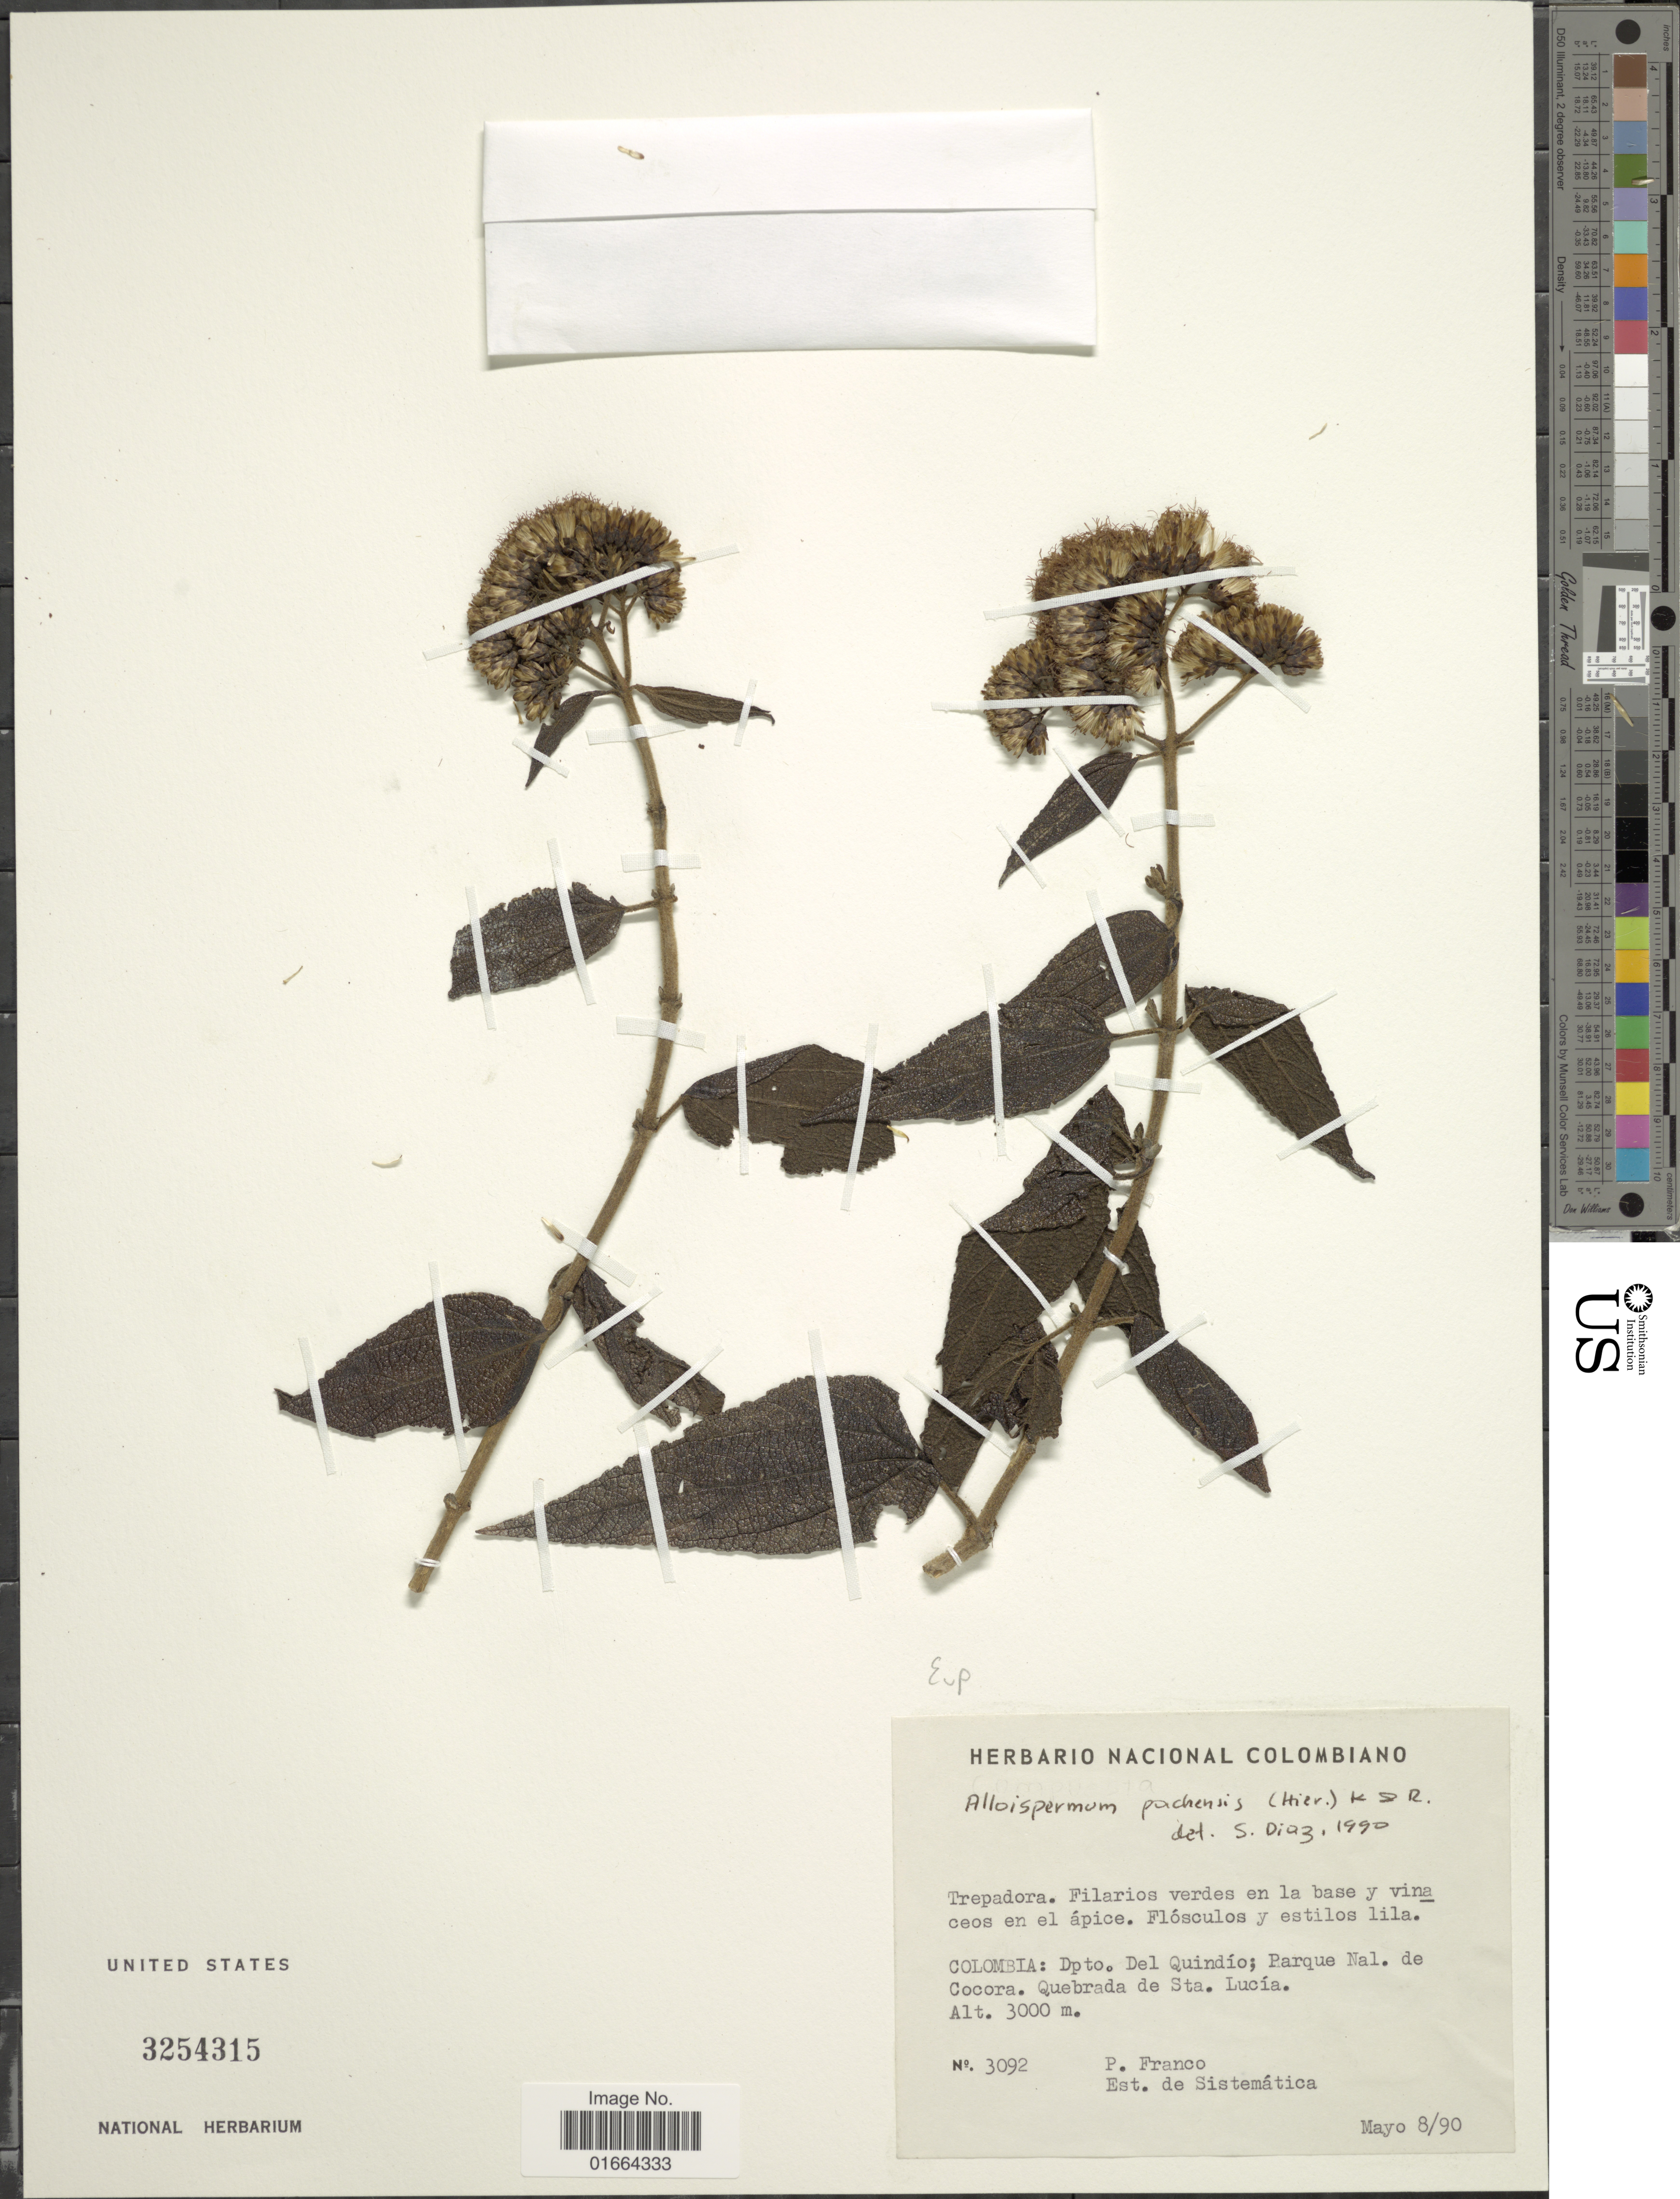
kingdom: Plantae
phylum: Tracheophyta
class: Magnoliopsida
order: Asterales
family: Asteraceae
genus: Asplundianthus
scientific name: Asplundianthus pseudostuebelii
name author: R.M. King & H. Rob.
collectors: P. Franco & Estudiantes Sistematica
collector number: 3092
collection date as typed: Transcribed d/m/y: 8/5/90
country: Colombia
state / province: Quindío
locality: Parque Nal. de Cocora. Quebrada de Sta. Lucía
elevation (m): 3000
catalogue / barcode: US 3254315